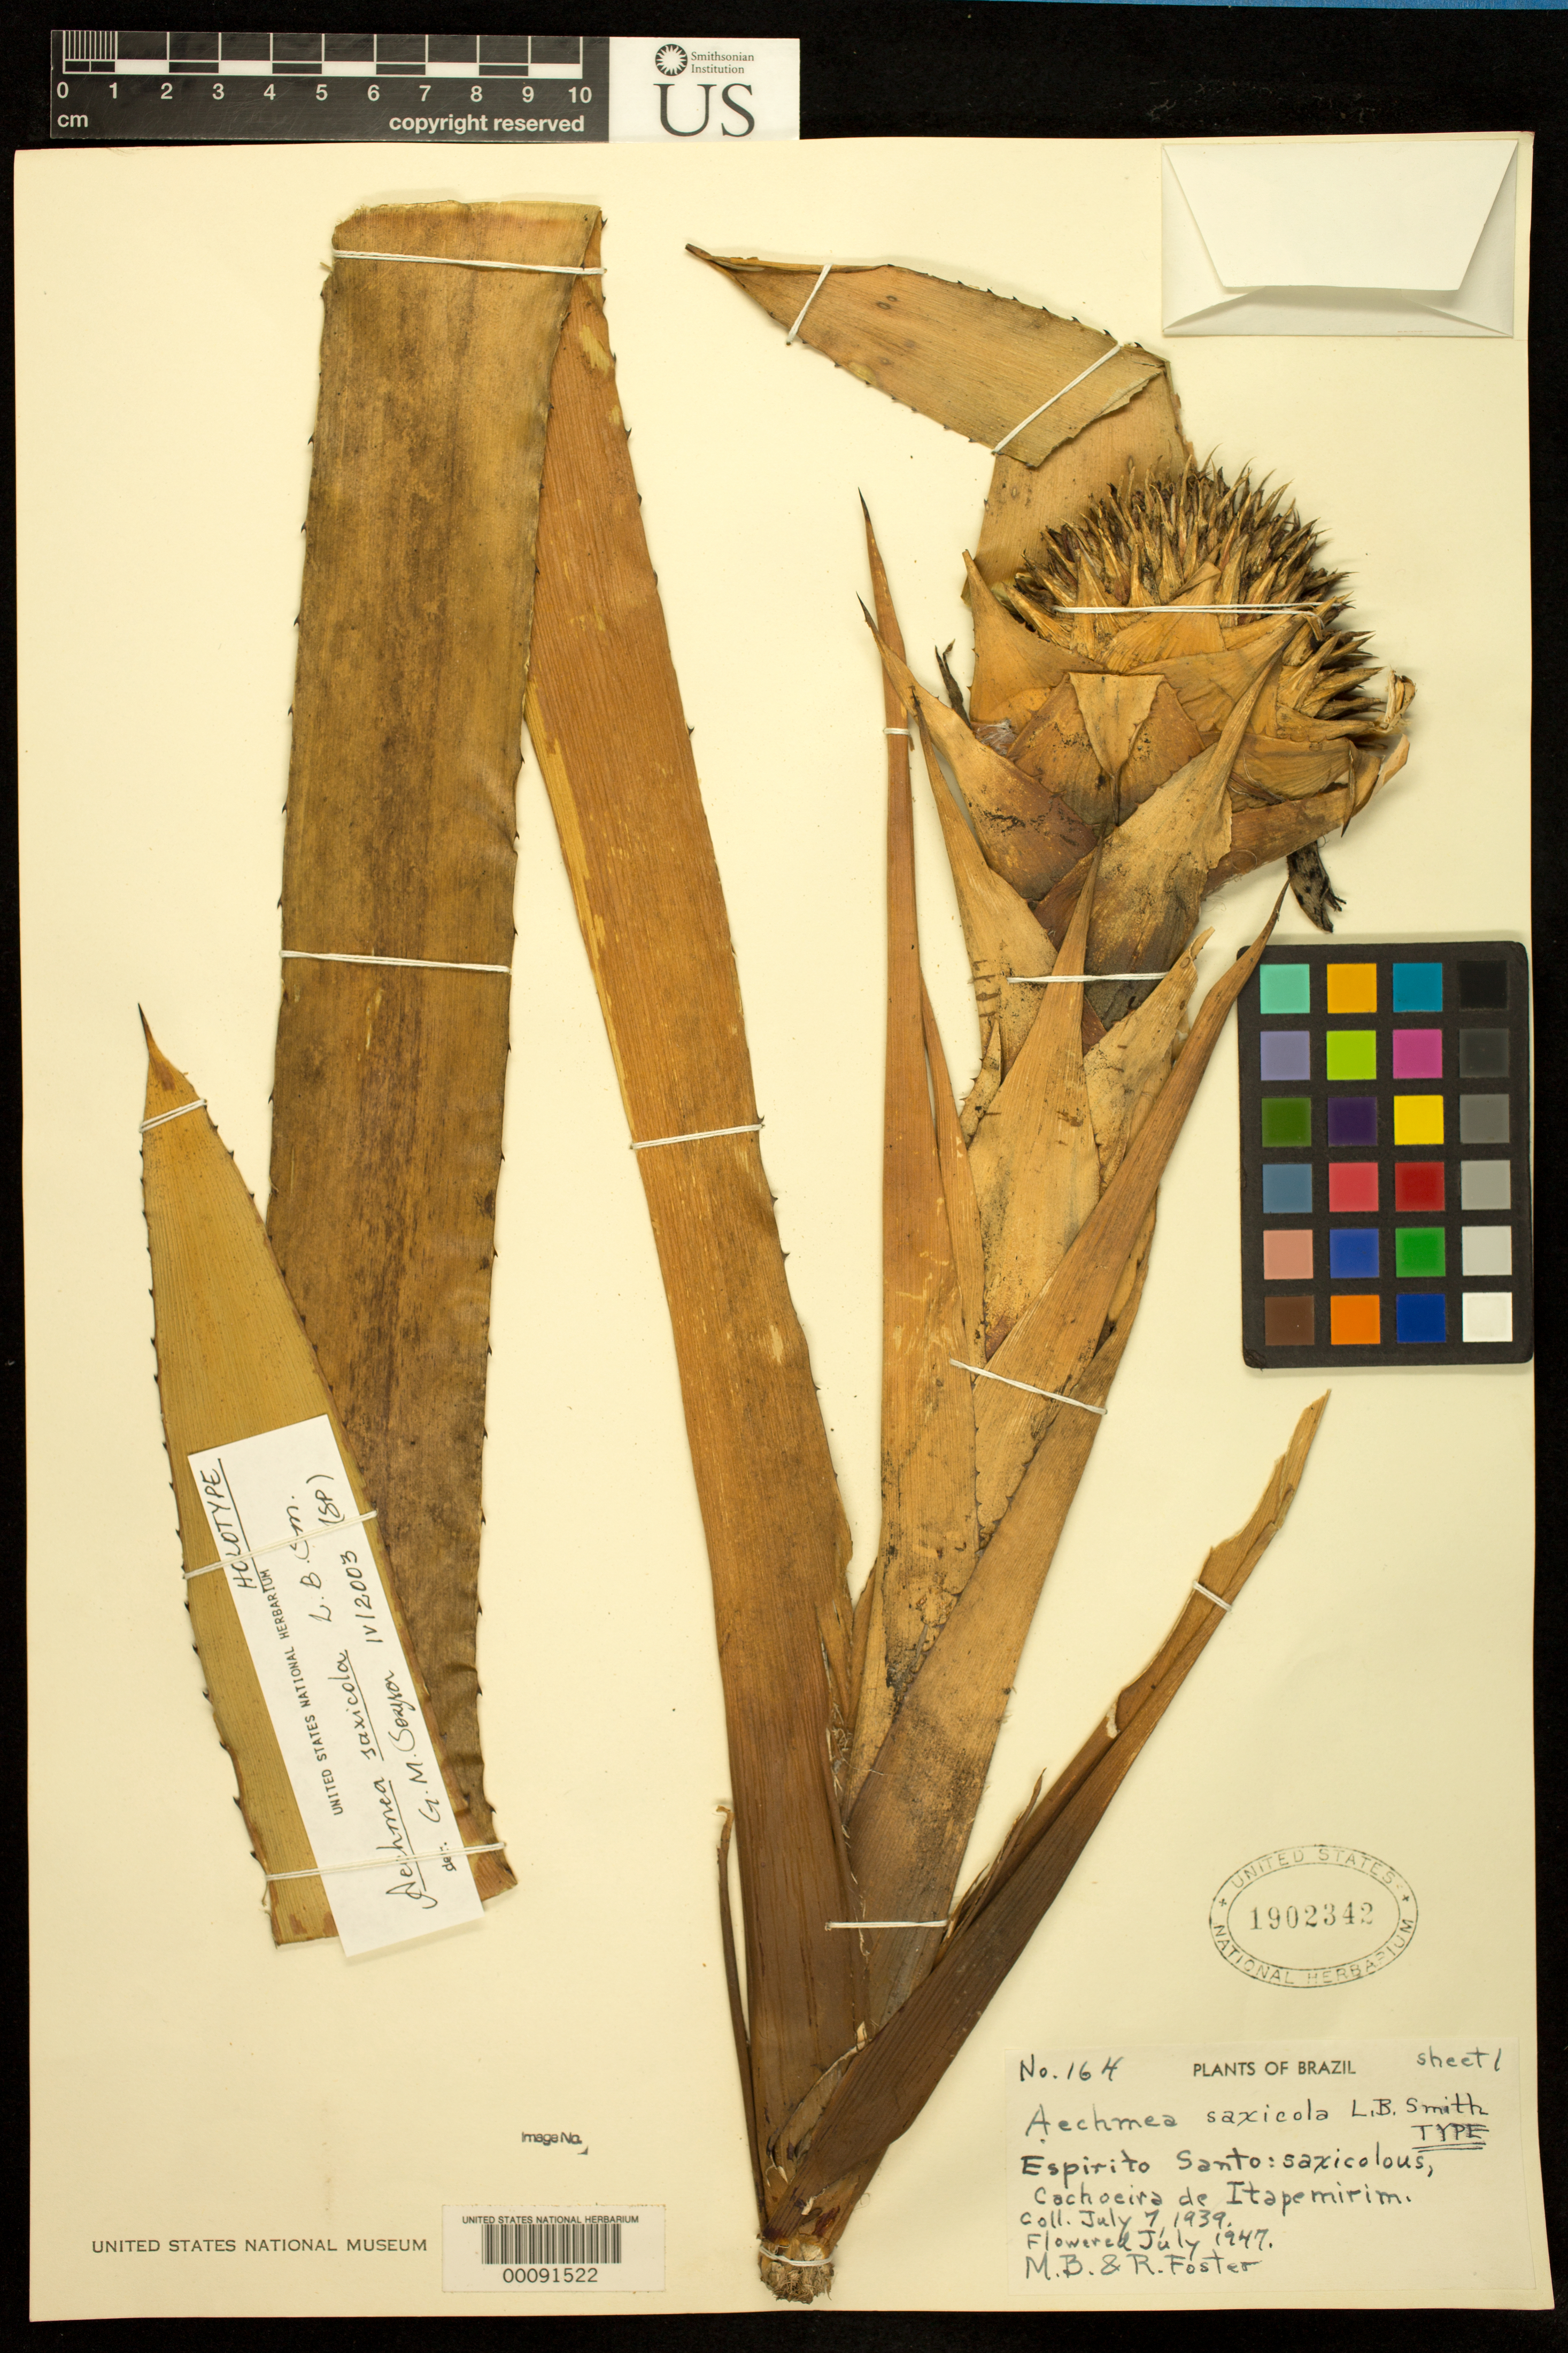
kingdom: Plantae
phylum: Tracheophyta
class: Liliopsida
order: Poales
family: Bromeliaceae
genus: Aechmea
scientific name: Aechmea saxicola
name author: L.B. Sm.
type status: Holotype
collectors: M. B. Foster & R. C. Foster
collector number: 164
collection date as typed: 07 Jul 1939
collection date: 1939-07-07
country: Brazil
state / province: Espírito Santo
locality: Cachoeira de Itapemirim.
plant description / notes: Collected sterile, 7-7-1939, flowered in cultivation in Orlando, 7-7-1947. Protologue cites all 3 sheets by USNH sheet number (1902342, 1902343, 1902344) as "Typus".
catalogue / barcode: US 1902342